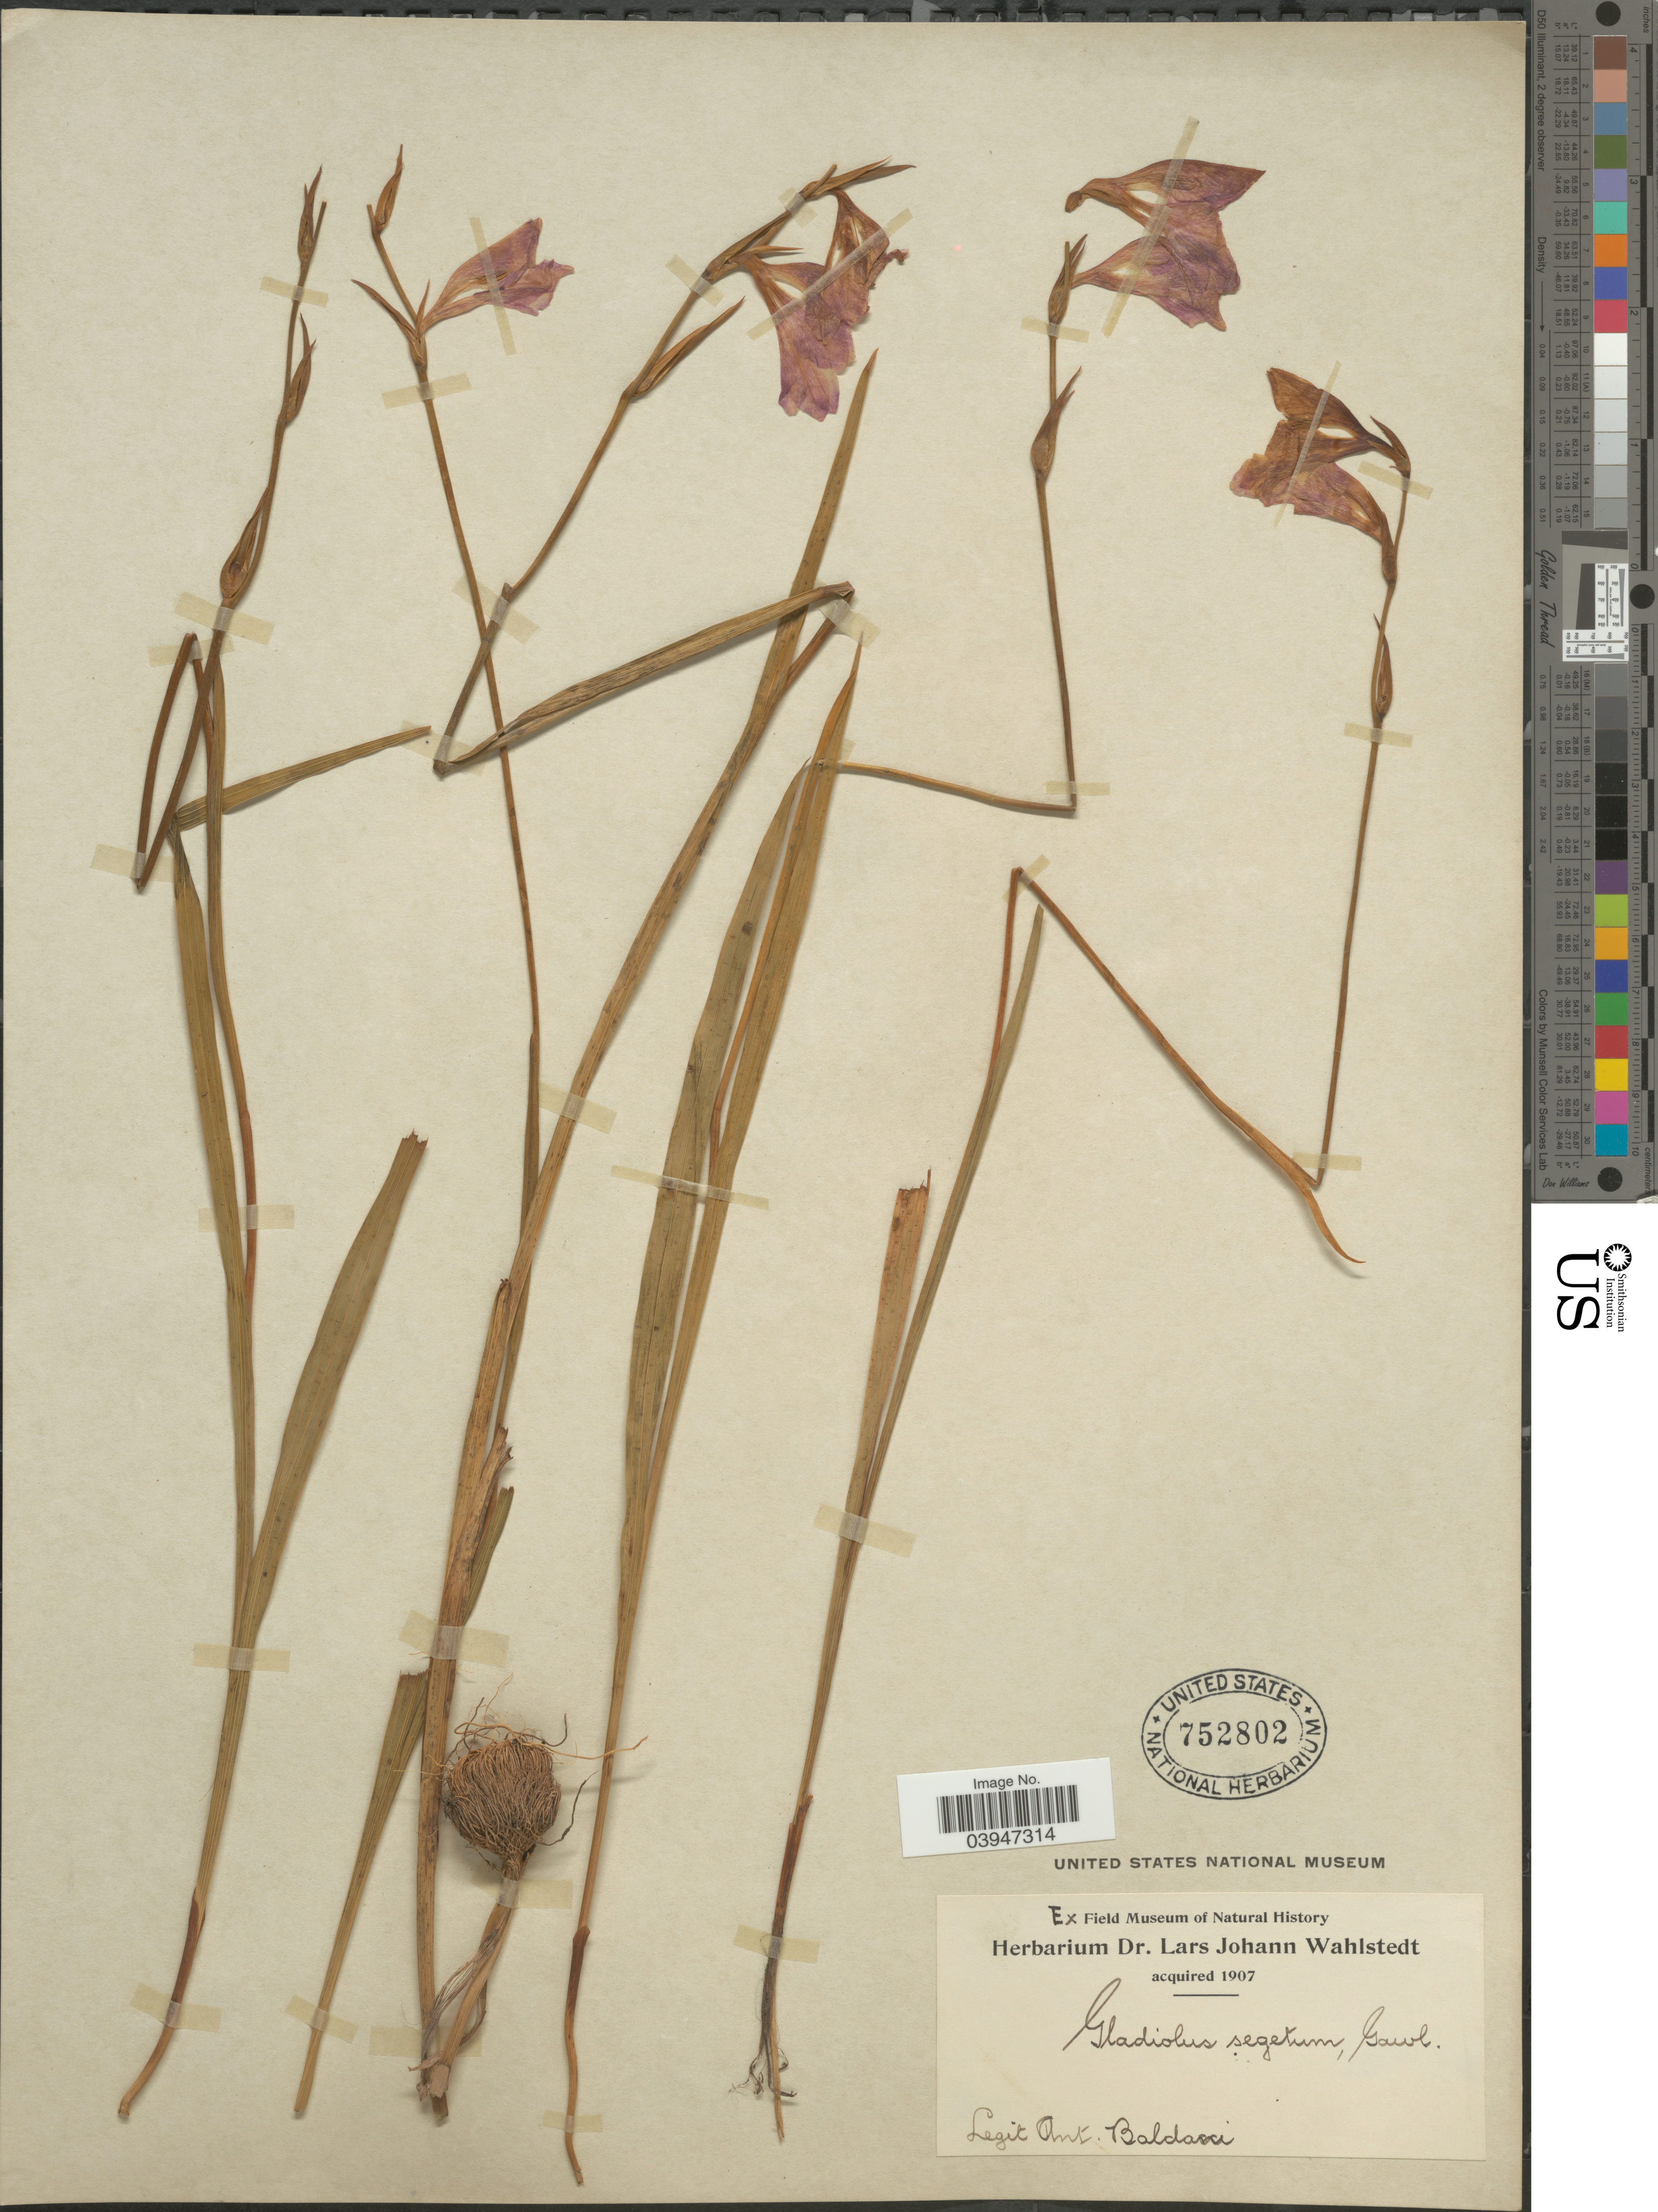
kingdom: Plantae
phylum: Tracheophyta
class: Liliopsida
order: Asparagales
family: Iridaceae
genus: Gladiolus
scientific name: Gladiolus segetum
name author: Ker Gawl.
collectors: A. Baldacci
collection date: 1907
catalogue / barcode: US 752802